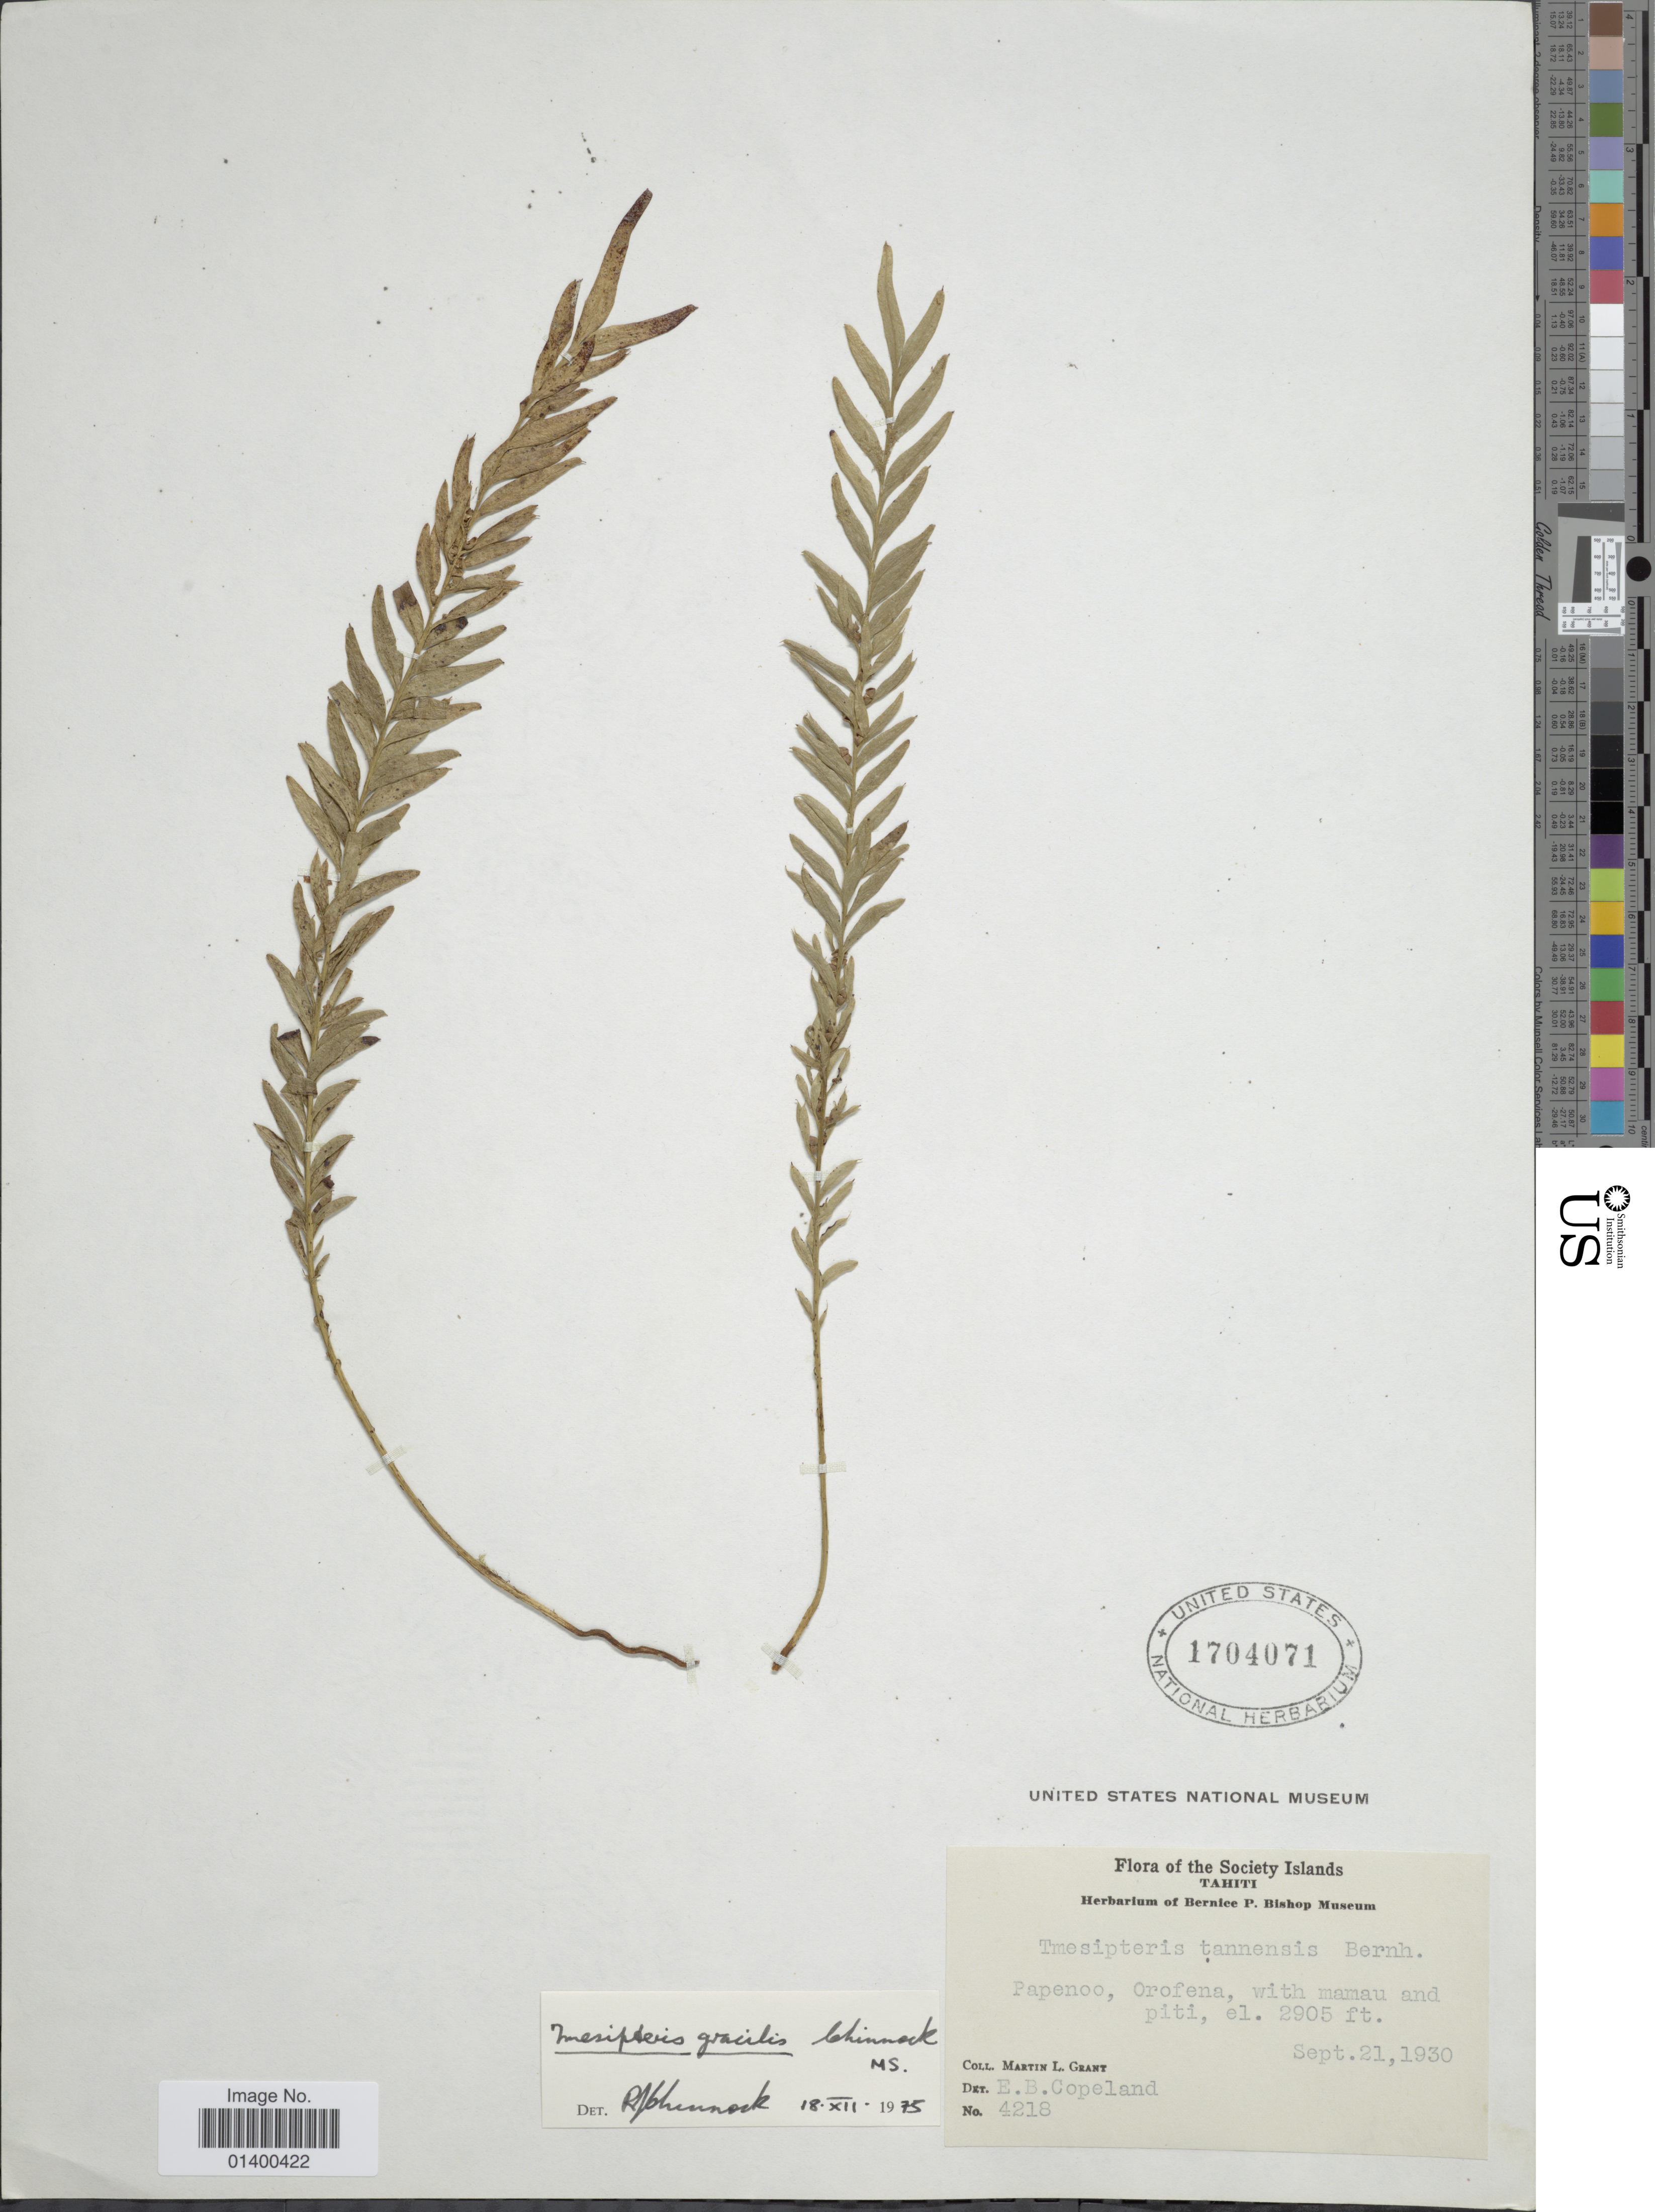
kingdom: Plantae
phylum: Tracheophyta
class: Polypodiopsida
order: Psilotales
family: Psilotaceae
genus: Tmesipteris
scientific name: Tmesipteris gracilis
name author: Chinnock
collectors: M. L. Grant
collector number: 4218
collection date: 1930-09-21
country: French Polynesia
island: Tahiti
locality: Society Islands, Tahiti, Papenco, Orofena, with mamau and piti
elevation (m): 885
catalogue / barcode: US 1704071